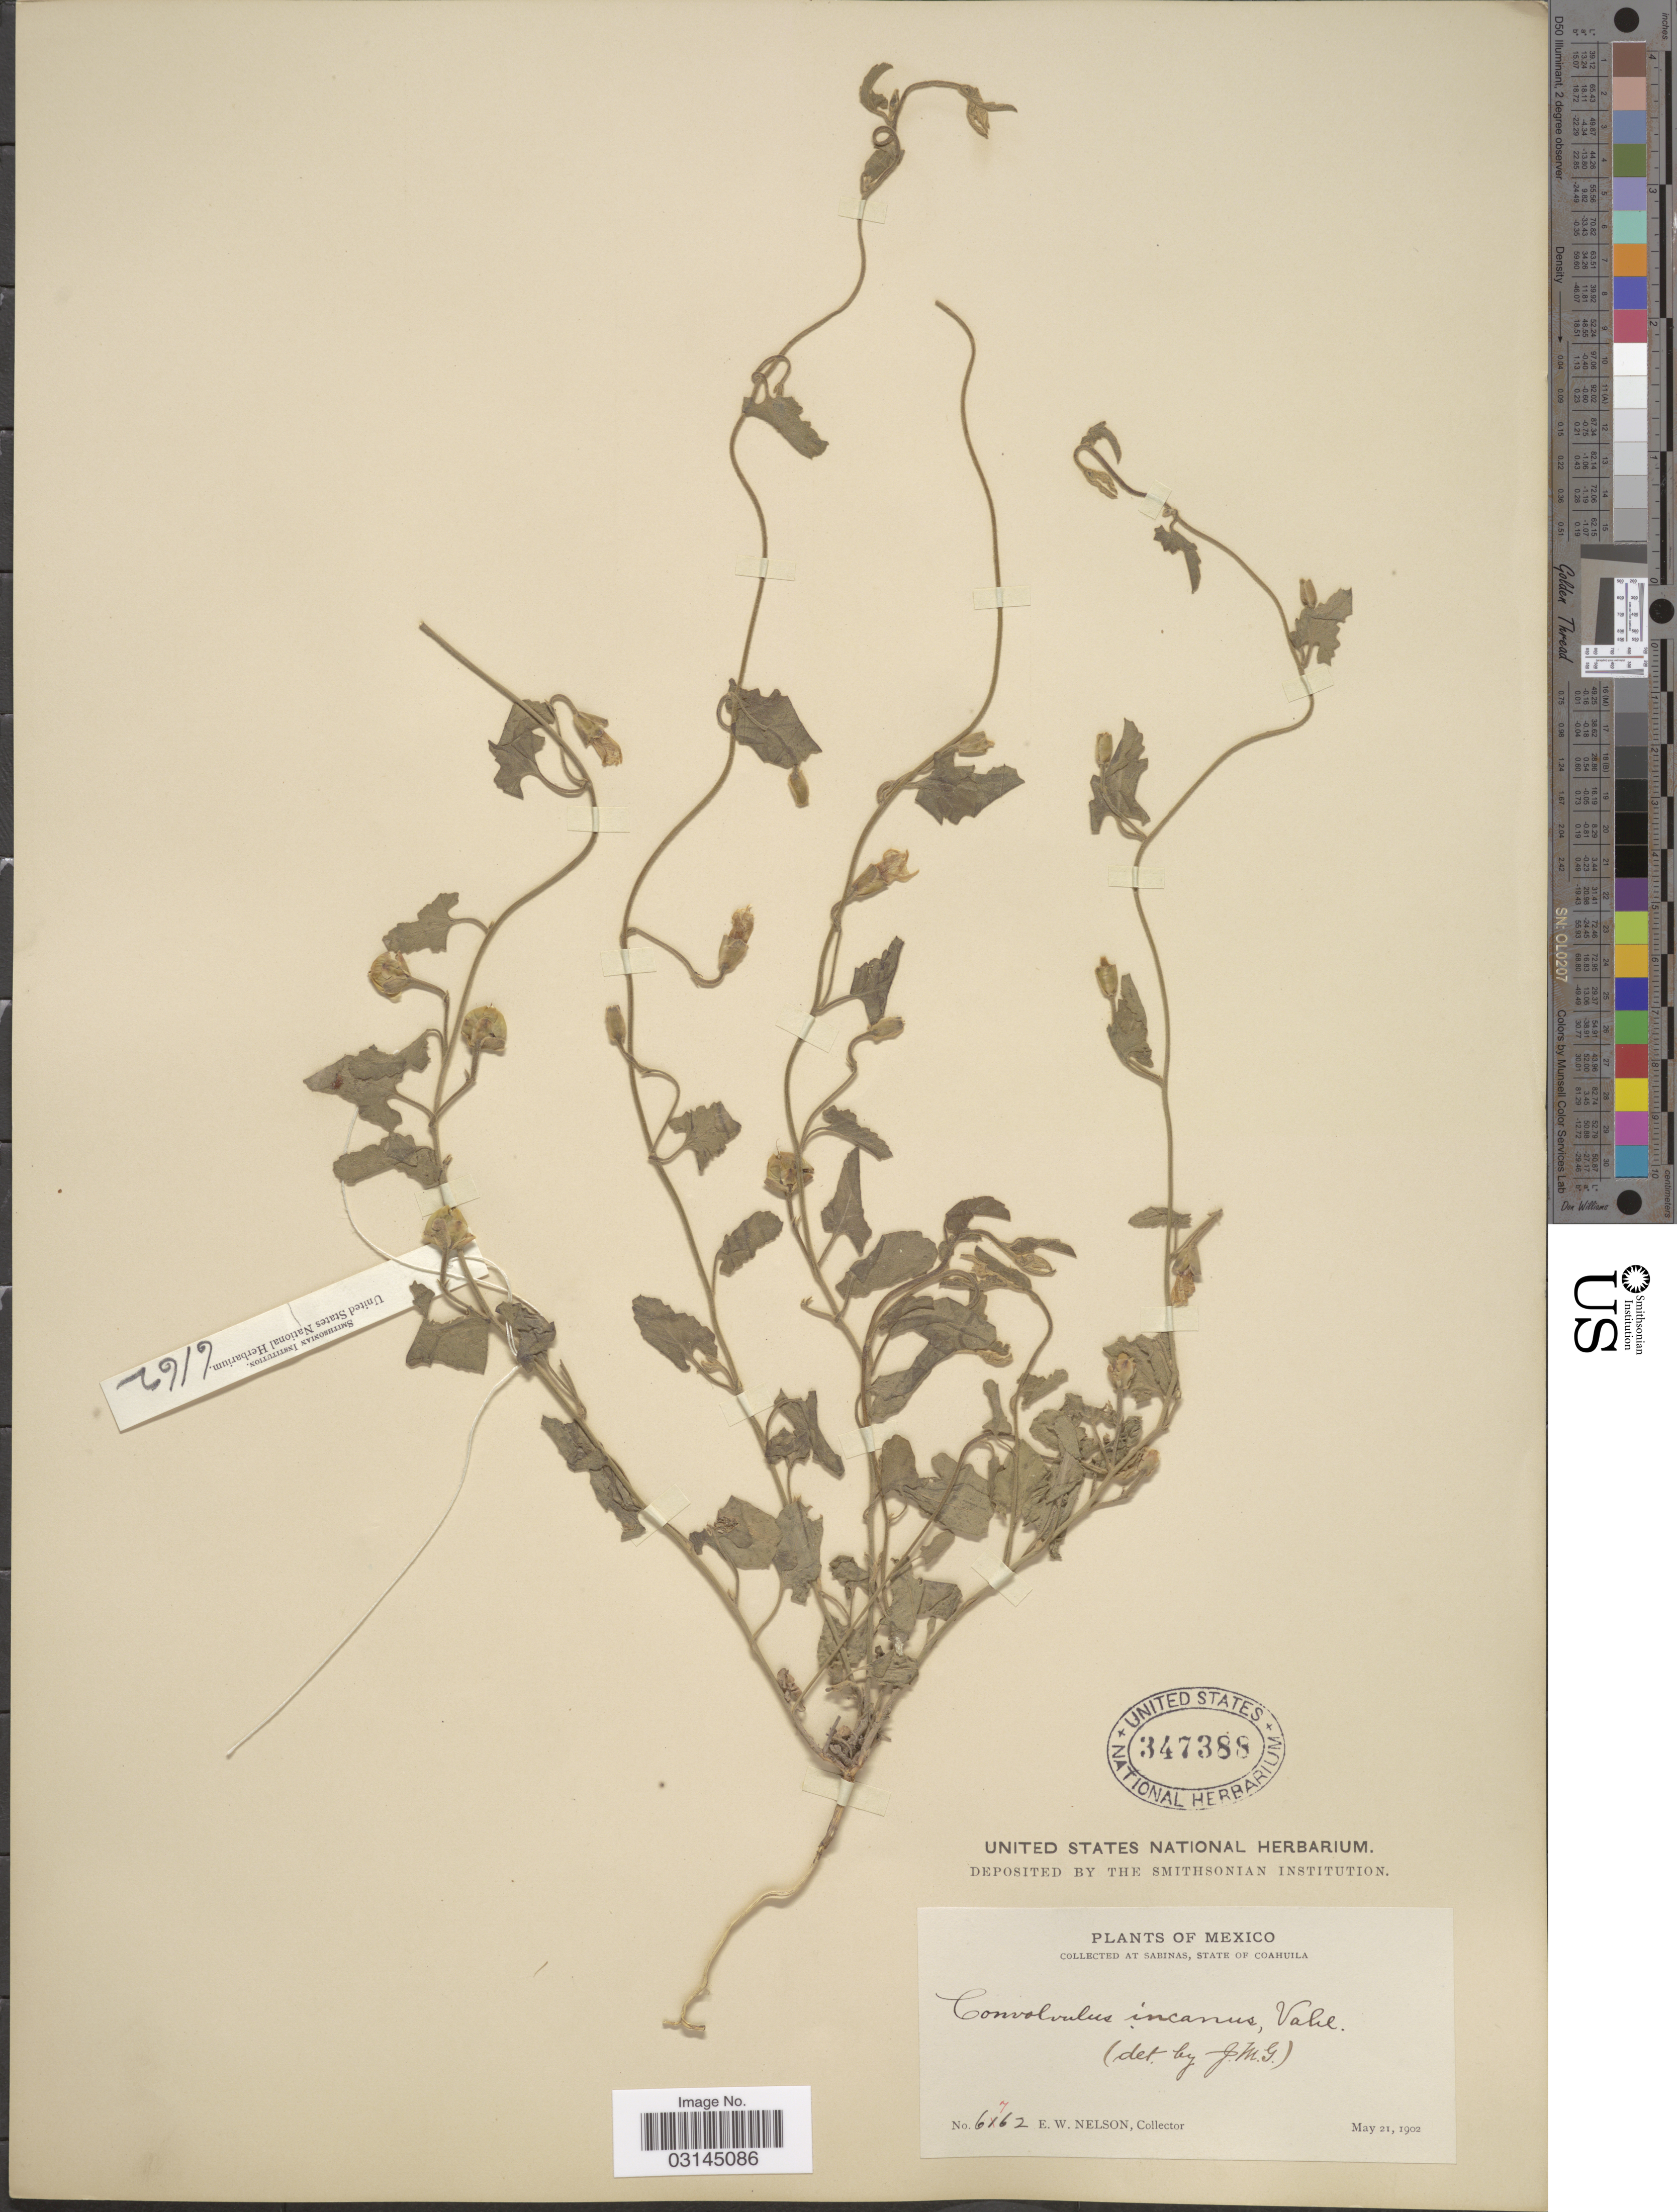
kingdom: Plantae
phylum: Tracheophyta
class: Magnoliopsida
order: Solanales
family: Convolvulaceae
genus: Convolvulus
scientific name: Convolvulus incanus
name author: Vahl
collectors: E. W. Nelson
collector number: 6762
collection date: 1902-05-21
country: Mexico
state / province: Coahuila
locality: At Sabinas, State of Coahuila.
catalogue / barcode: US 347388